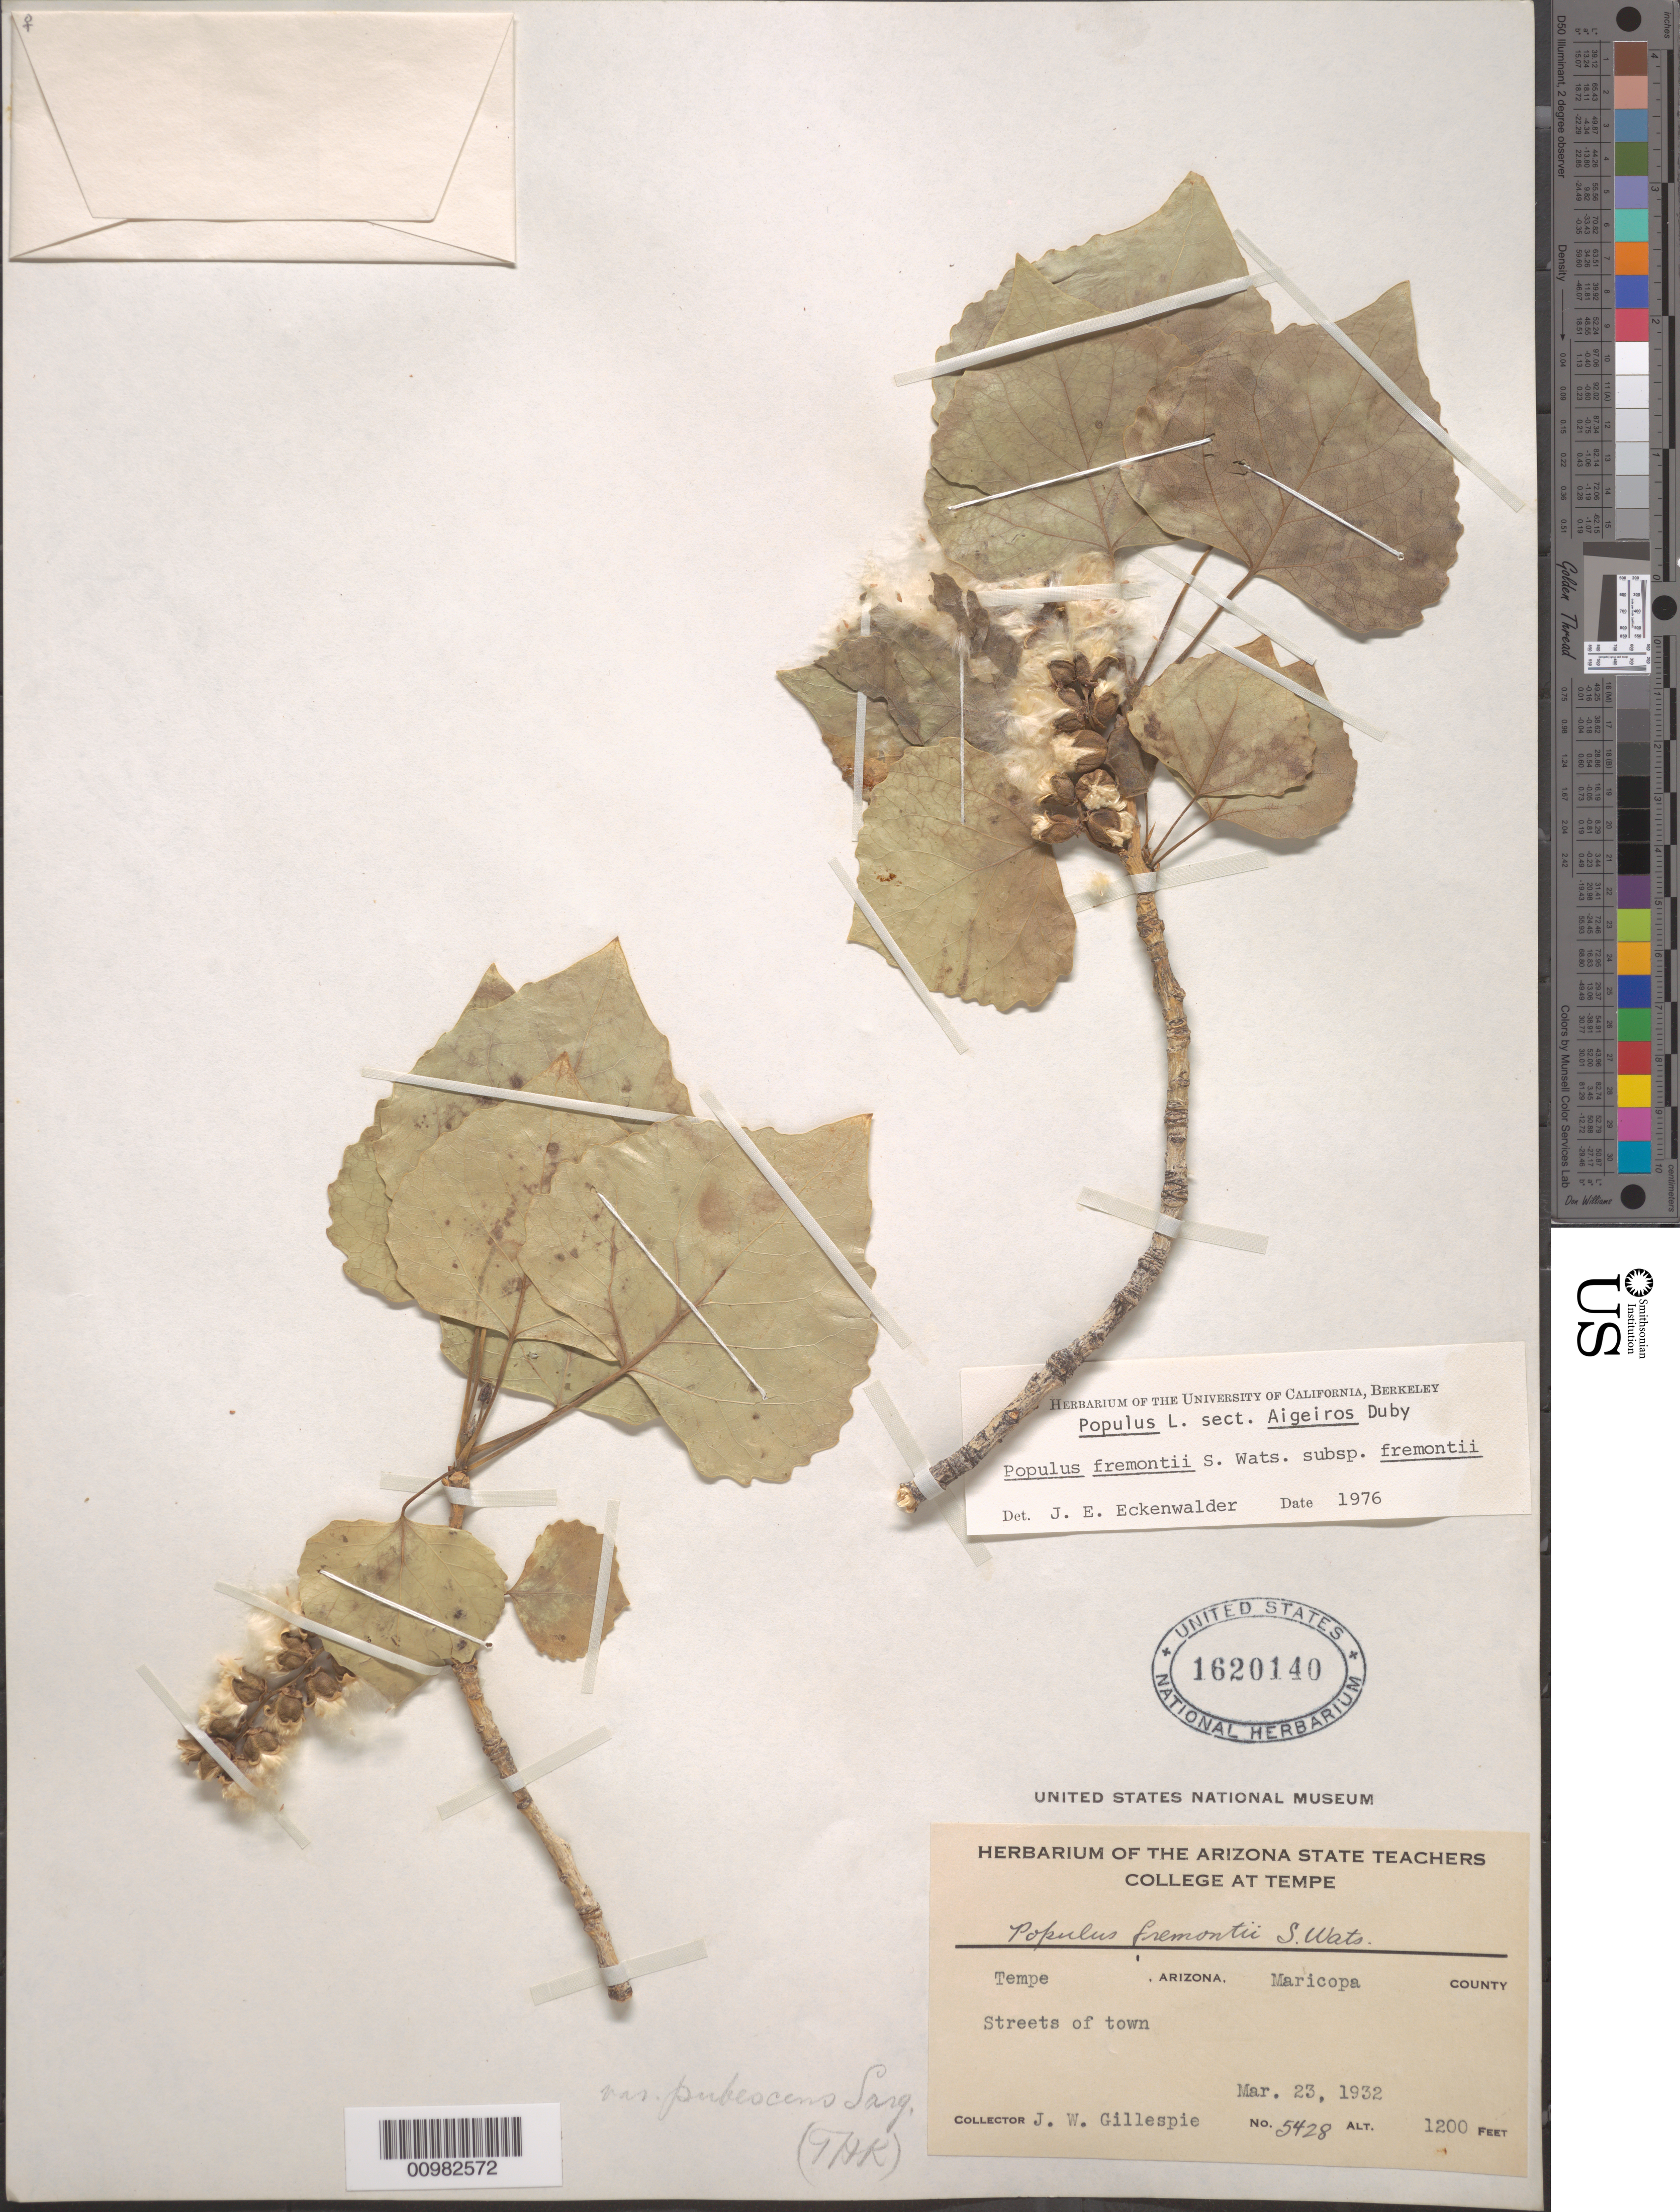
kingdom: Plantae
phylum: Tracheophyta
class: Magnoliopsida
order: Malpighiales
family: Salicaceae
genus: Populus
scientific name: Populus fremontii subsp. fremontii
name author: S. Watson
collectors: J. W. Gillespie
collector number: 5428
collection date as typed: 23 Mar 1932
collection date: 1932-03-23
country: United States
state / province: Arizona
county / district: Maricopa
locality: Streets of town.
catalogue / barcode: US 1620140